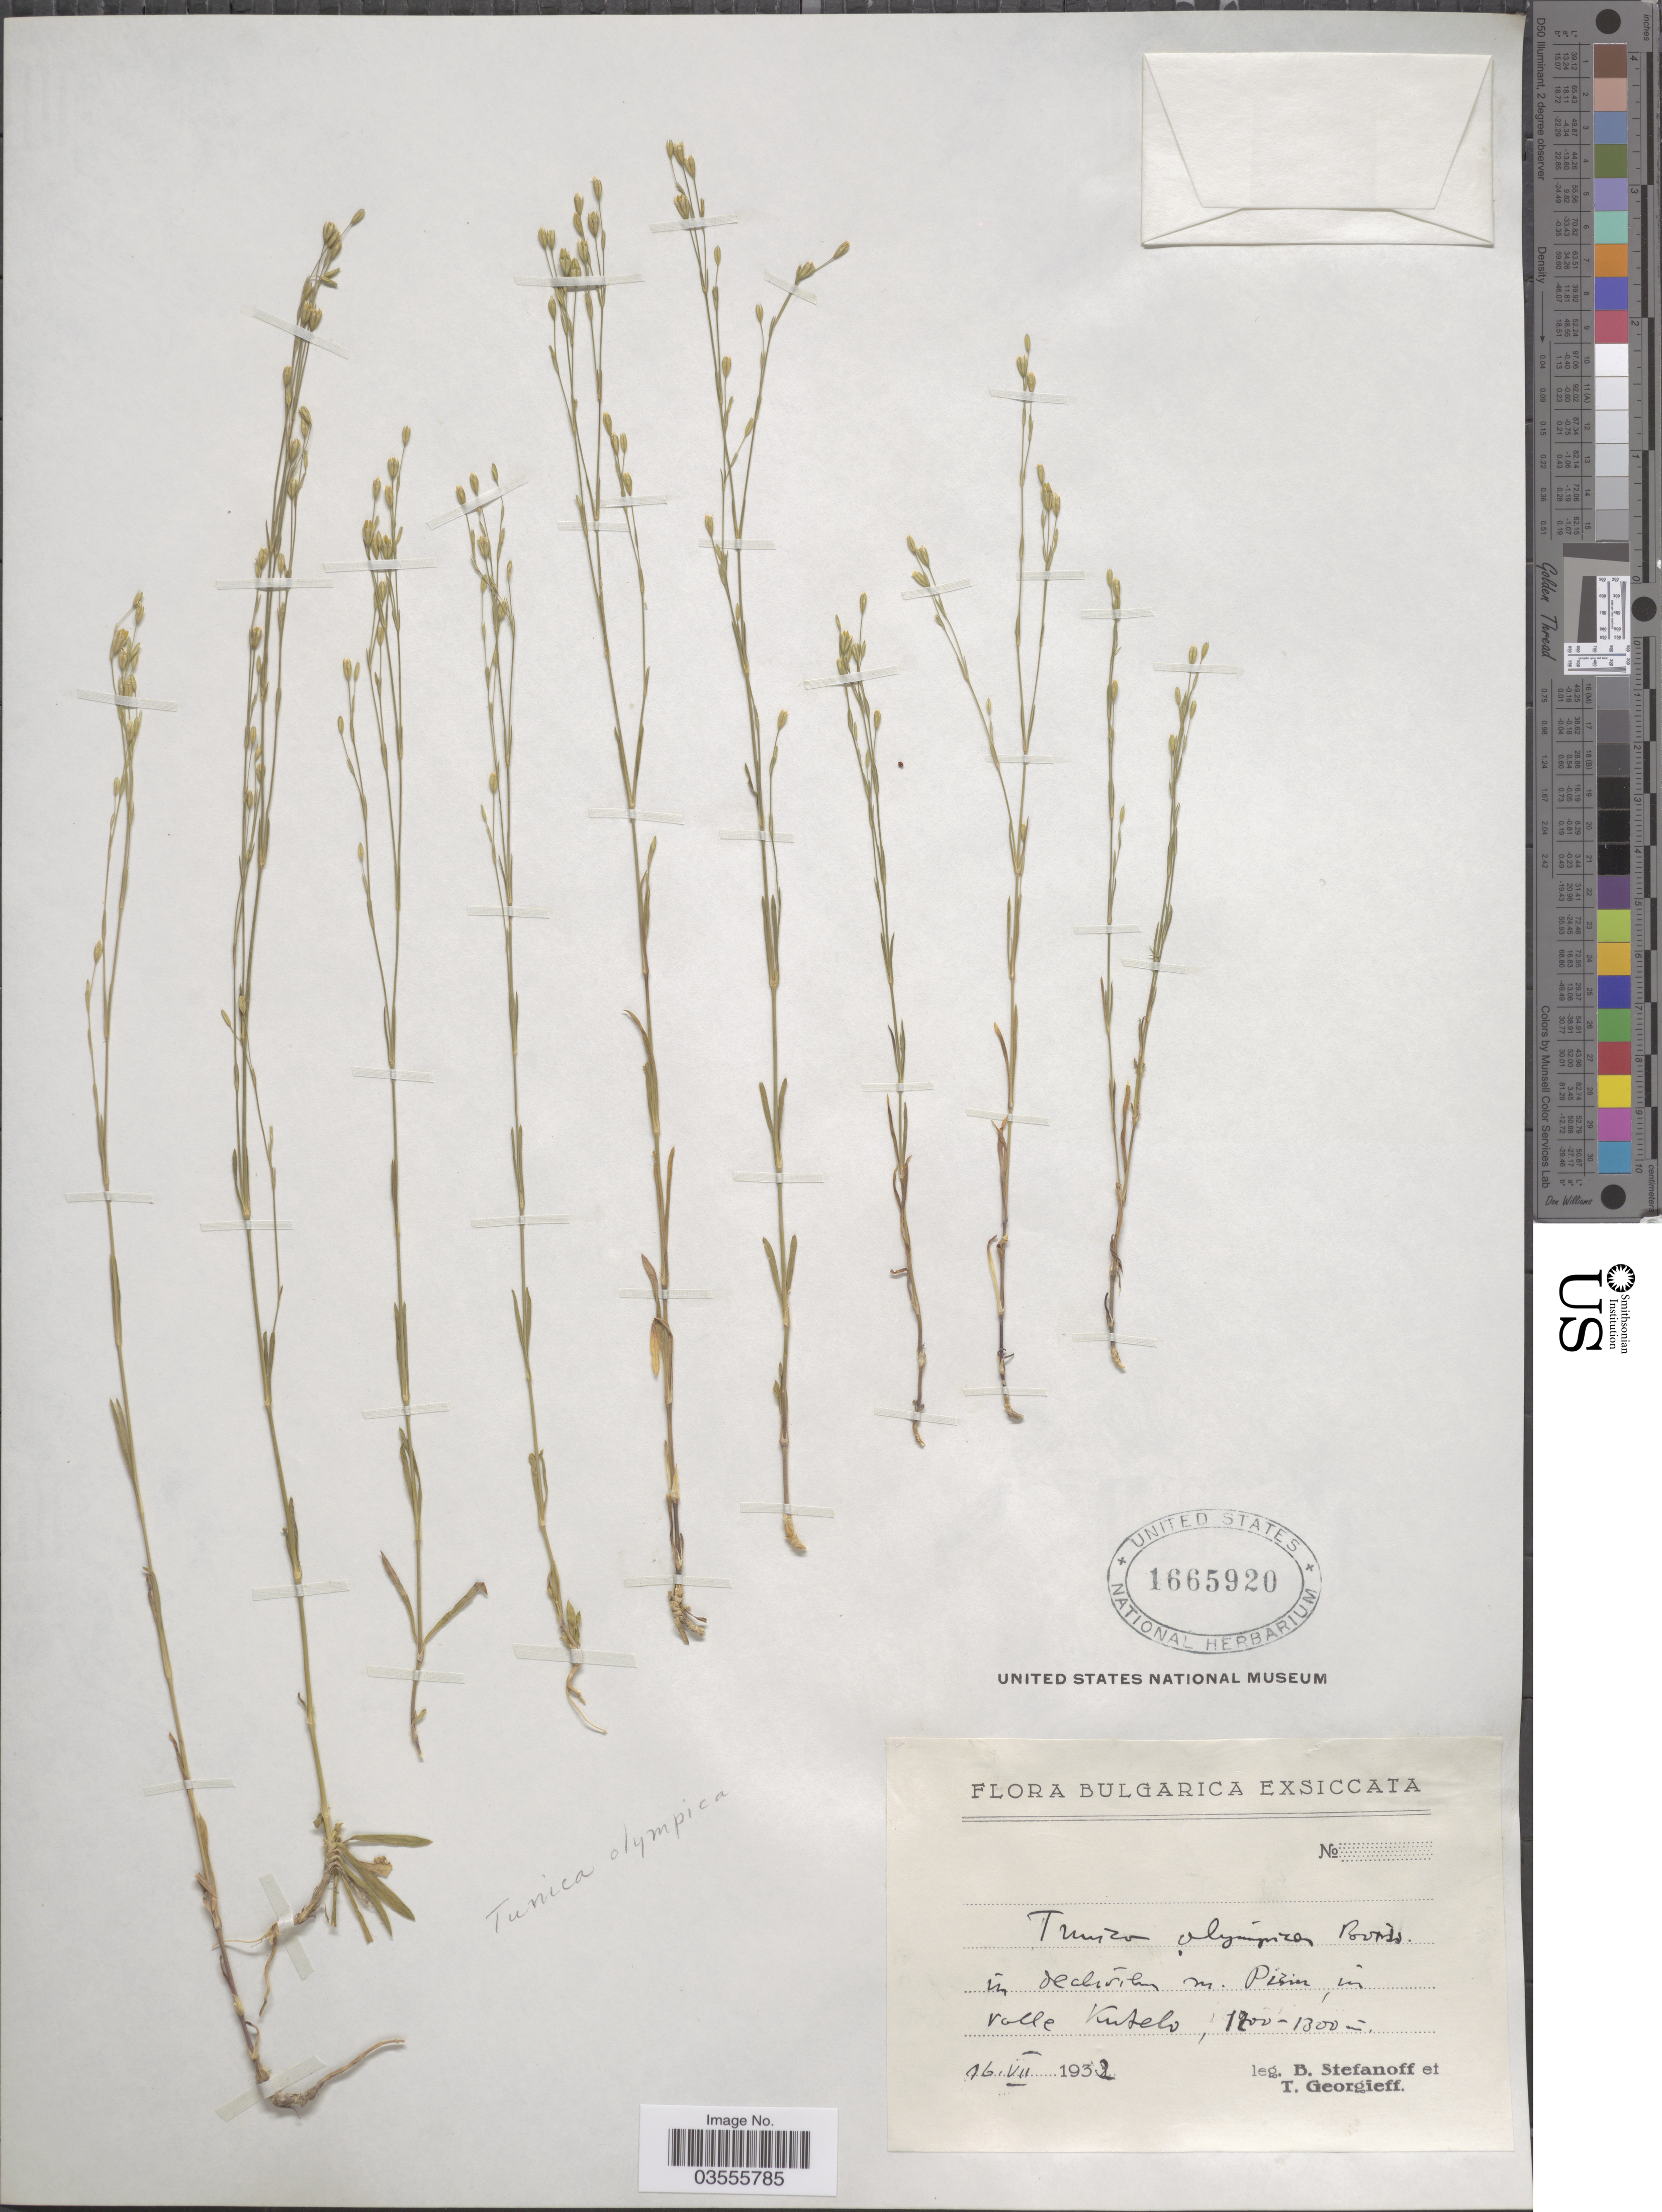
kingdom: Plantae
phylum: Tracheophyta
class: Magnoliopsida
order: Caryophyllales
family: Caryophyllaceae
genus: Petrorhagia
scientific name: Petrorhagia alpina subsp. olympica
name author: (Boiss.) P.W. Ball & Heywood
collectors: B. Stefanoff & T. Georgieff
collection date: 1932-07-16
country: Bulgaria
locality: In declivien [interpreted] m. Pirin, in valle Kutelo.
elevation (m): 1200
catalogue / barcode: US 1665920